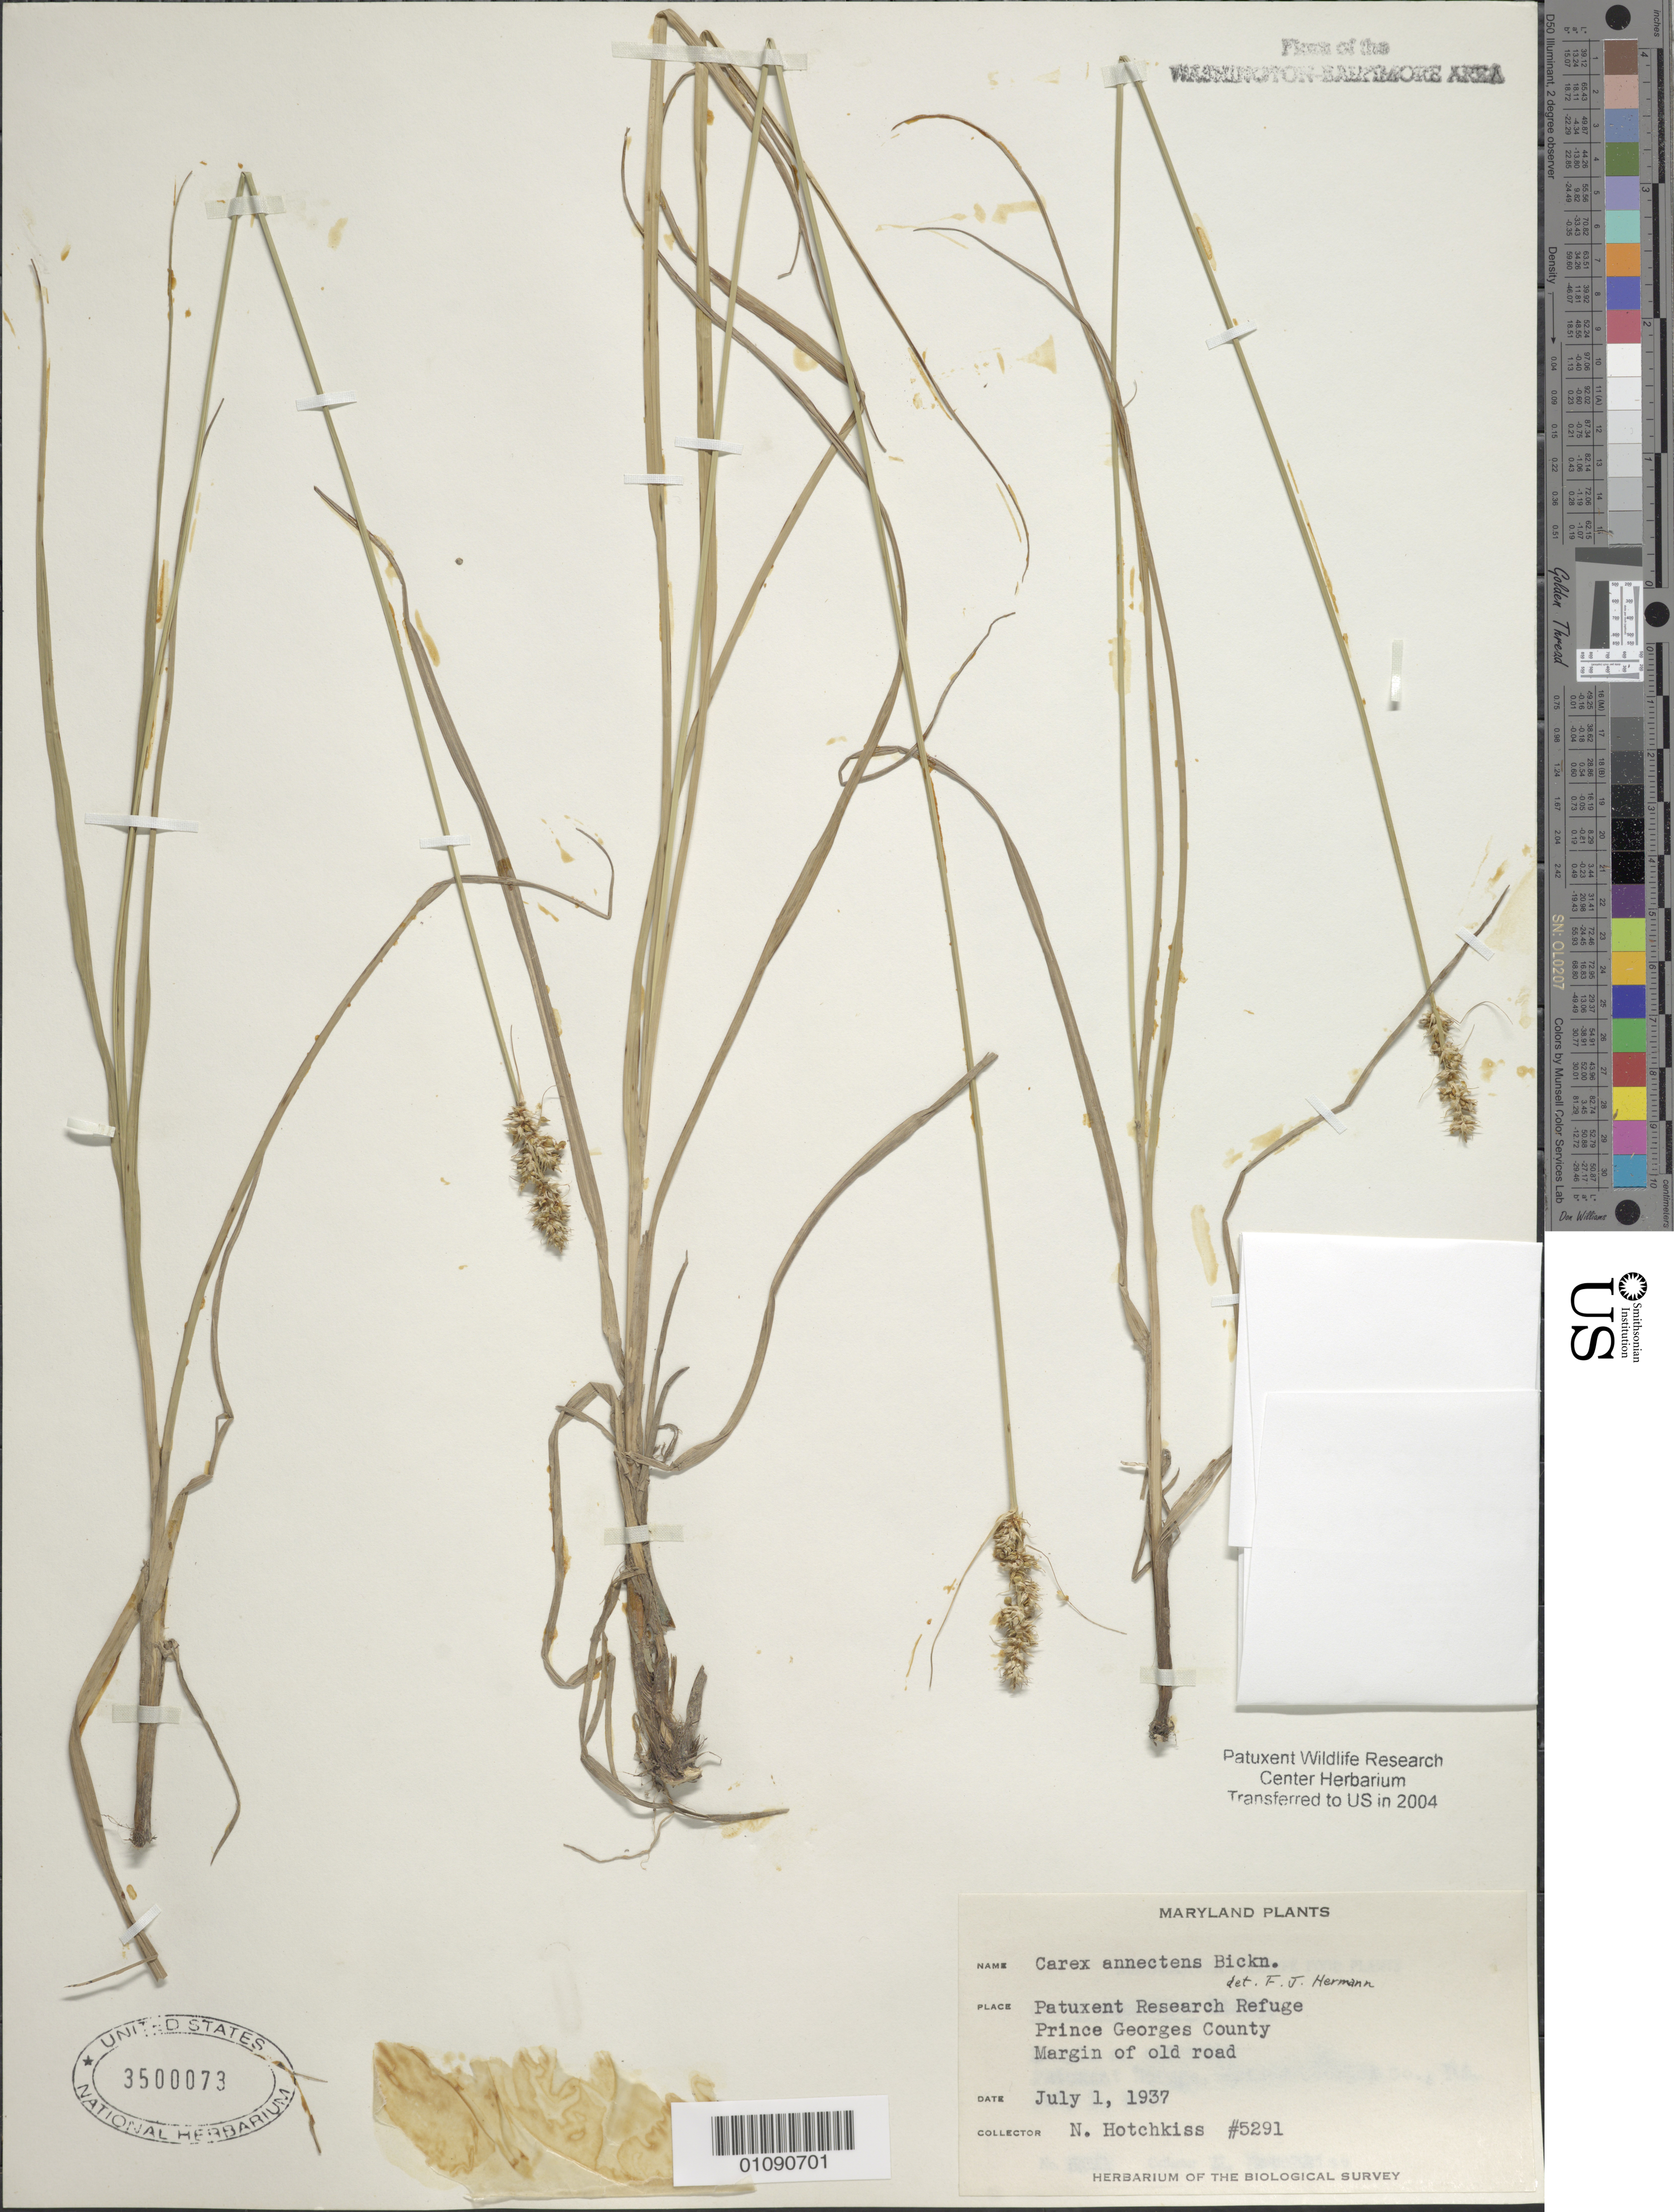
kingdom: Plantae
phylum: Tracheophyta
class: Liliopsida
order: Poales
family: Cyperaceae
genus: Carex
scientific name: Carex annectens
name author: (E.P. Bicknell) E.P. Bicknell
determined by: Hermann, F. J.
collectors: N. Hotchkiss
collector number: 5291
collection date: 1937-07-01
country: United States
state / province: Maryland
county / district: Prince George's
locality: Patuxent Wildlife Refuge.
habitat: Margin of old road.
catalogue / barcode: US 3500073